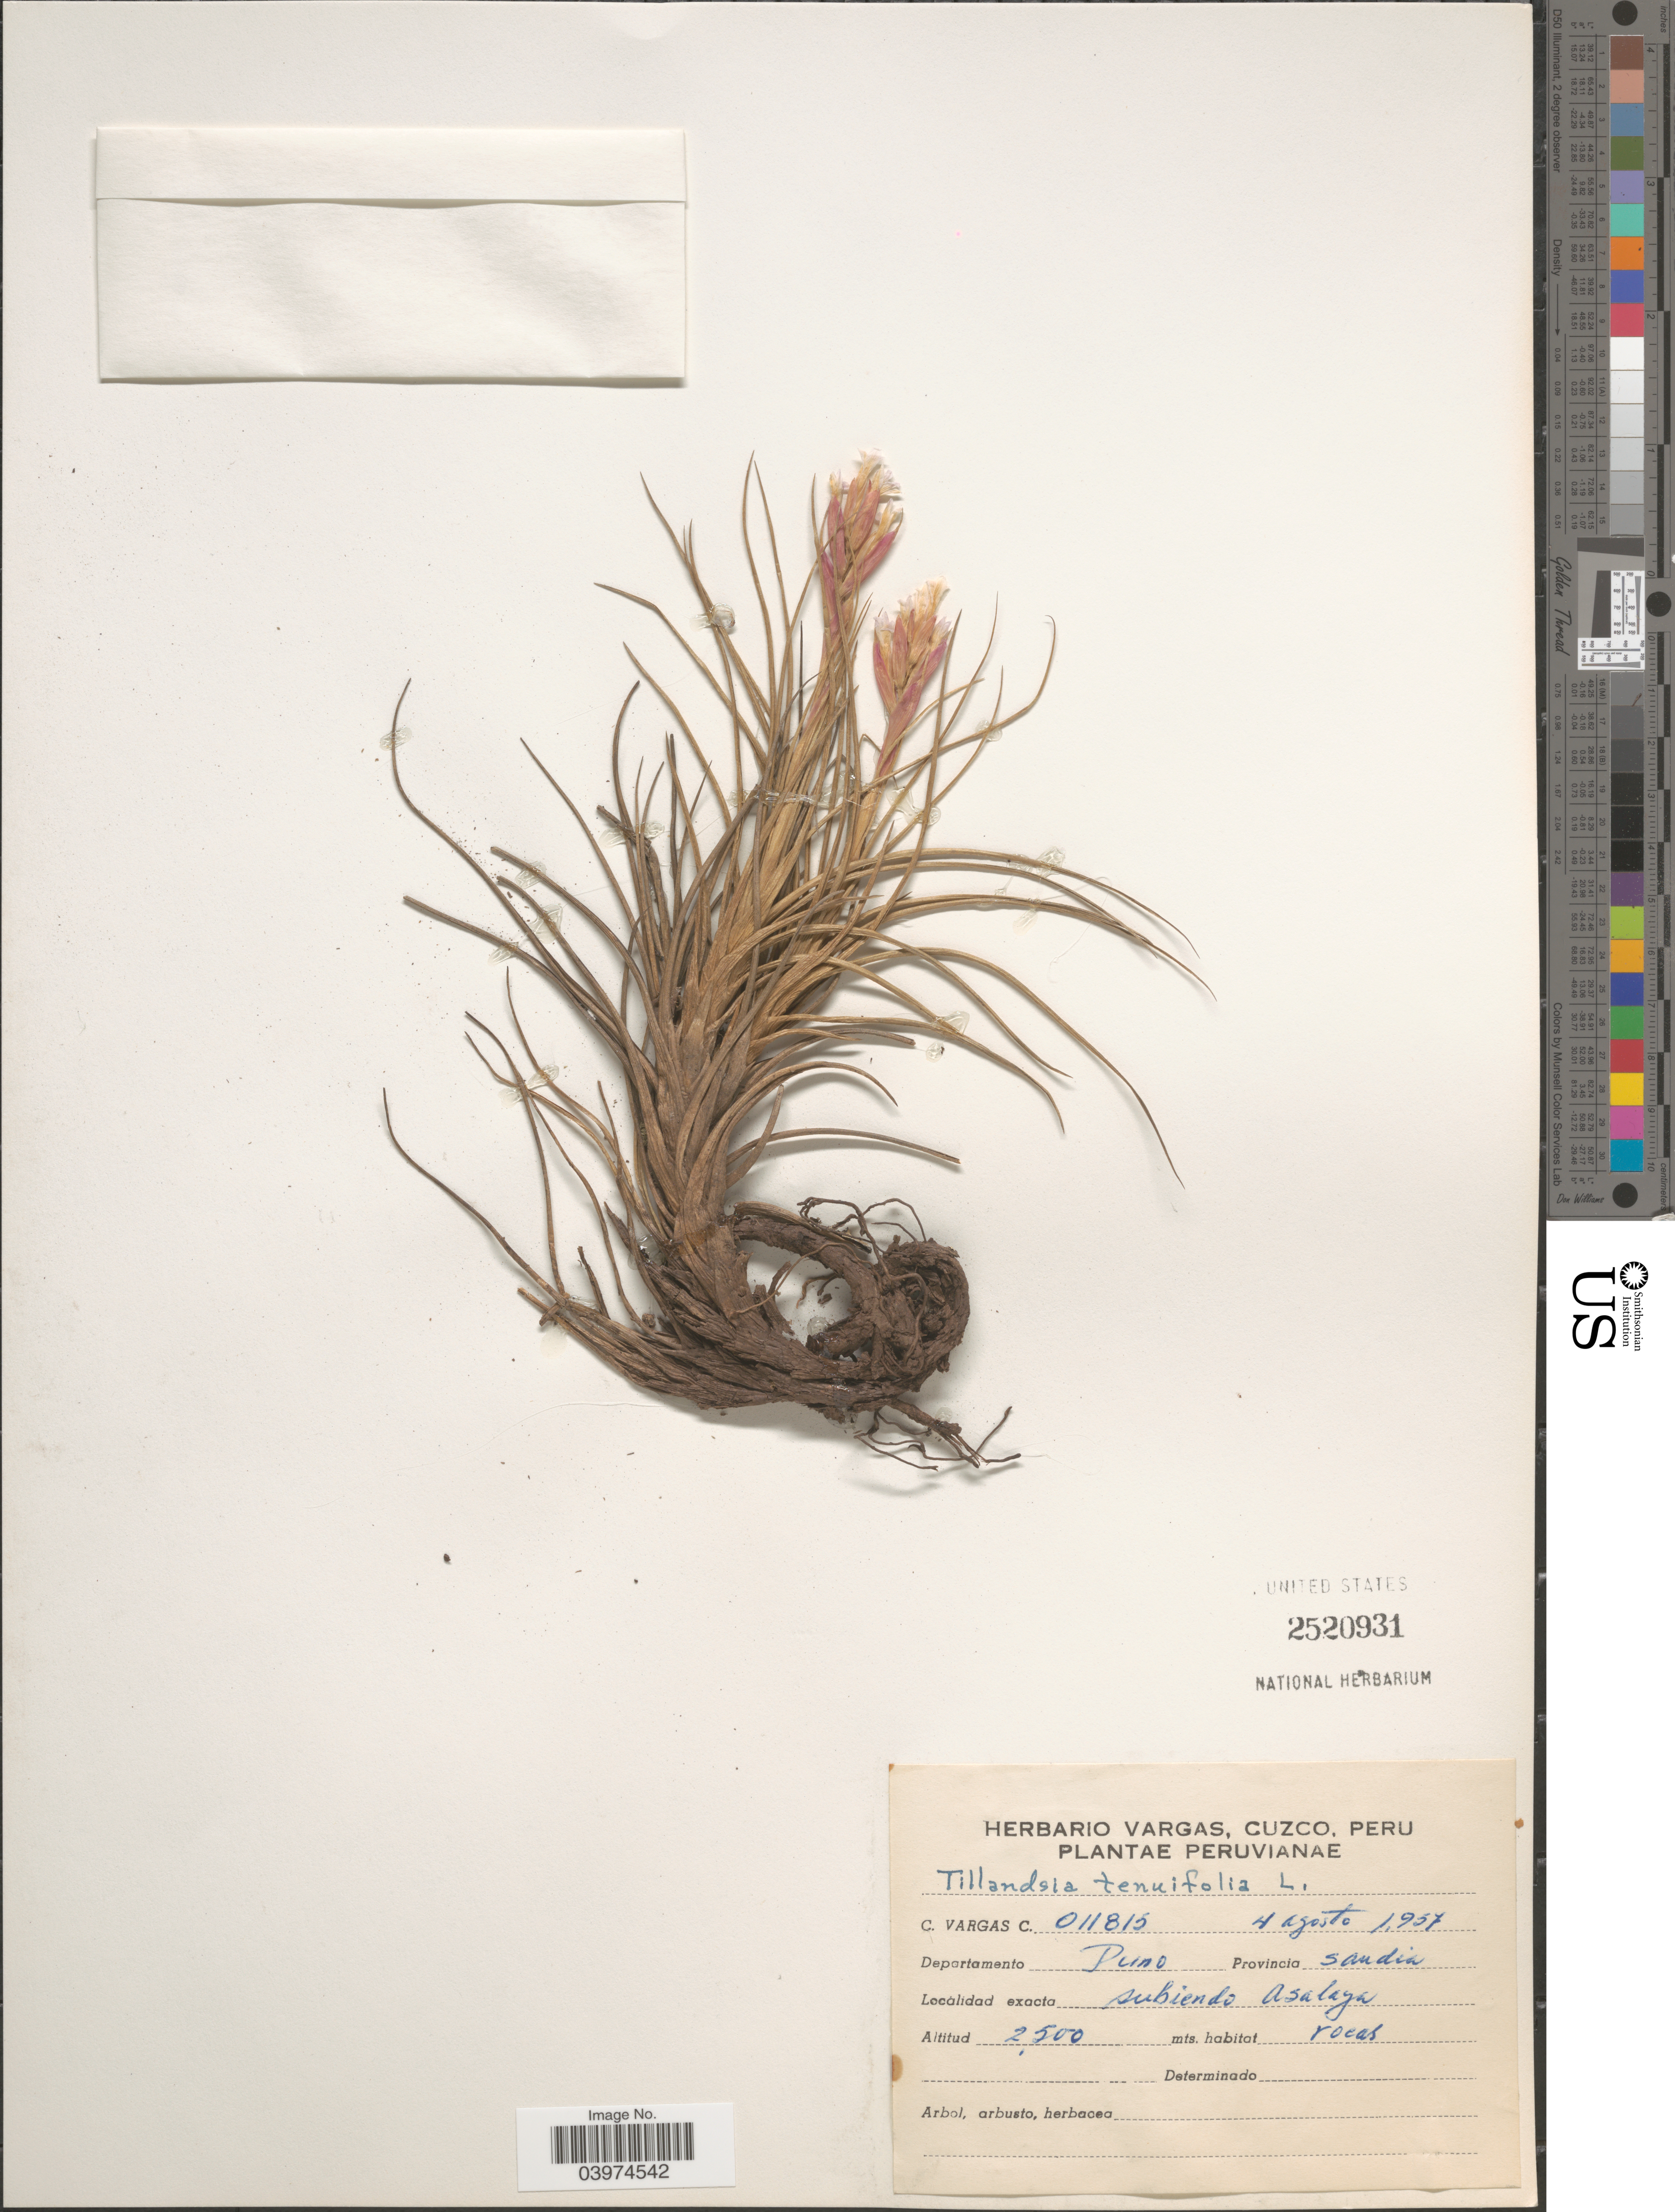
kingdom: Plantae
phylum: Tracheophyta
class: Liliopsida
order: Poales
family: Bromeliaceae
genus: Tillandsia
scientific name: Tillandsia tenuifolia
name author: L.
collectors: C. Vargas Calderón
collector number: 011815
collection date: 1957-08-04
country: Peru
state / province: Puno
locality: Departamento Puno. Provincia Sandia. Subiendo Asalaya.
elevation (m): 2500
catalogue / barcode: US 2520931